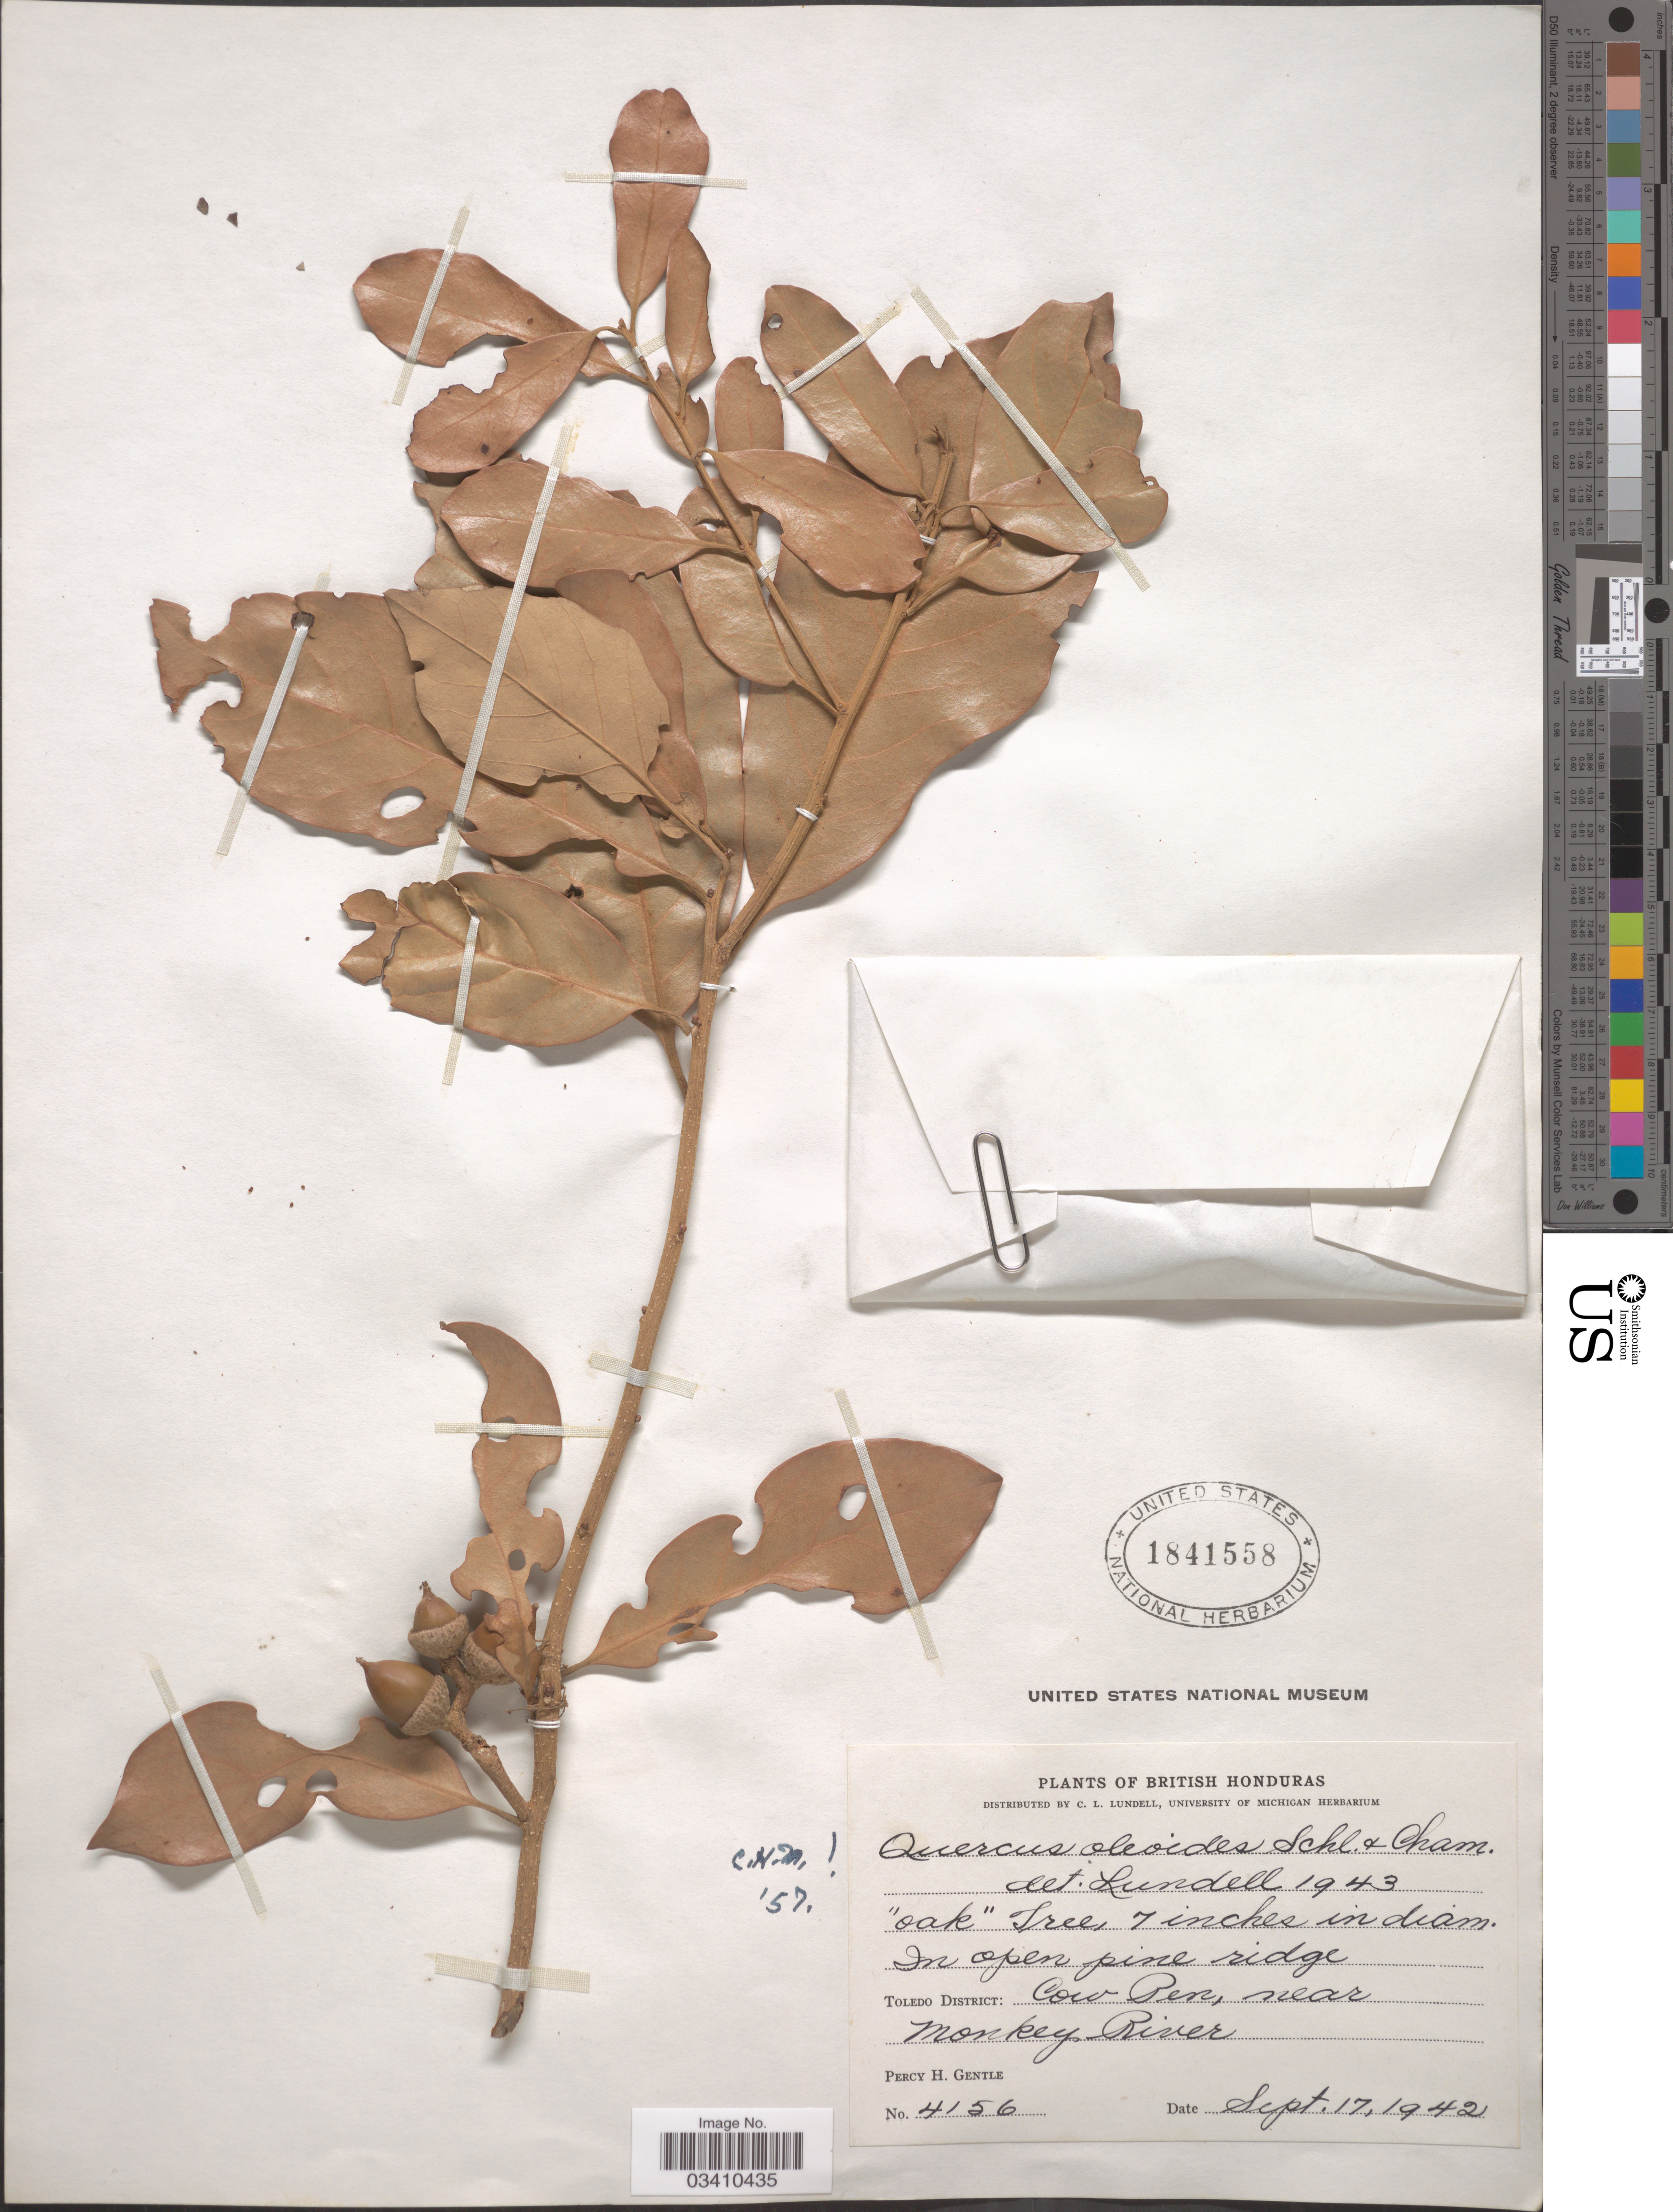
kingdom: Plantae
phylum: Tracheophyta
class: Magnoliopsida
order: Fagales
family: Fagaceae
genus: Quercus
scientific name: Quercus oleoides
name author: Schltdl. & Cham.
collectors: P. H. Gentle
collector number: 4156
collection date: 1942-09-17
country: Belize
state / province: Toledo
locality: In open pine ridge. Toledo District: Cow Pen, near Monkey River.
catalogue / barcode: US 1841558